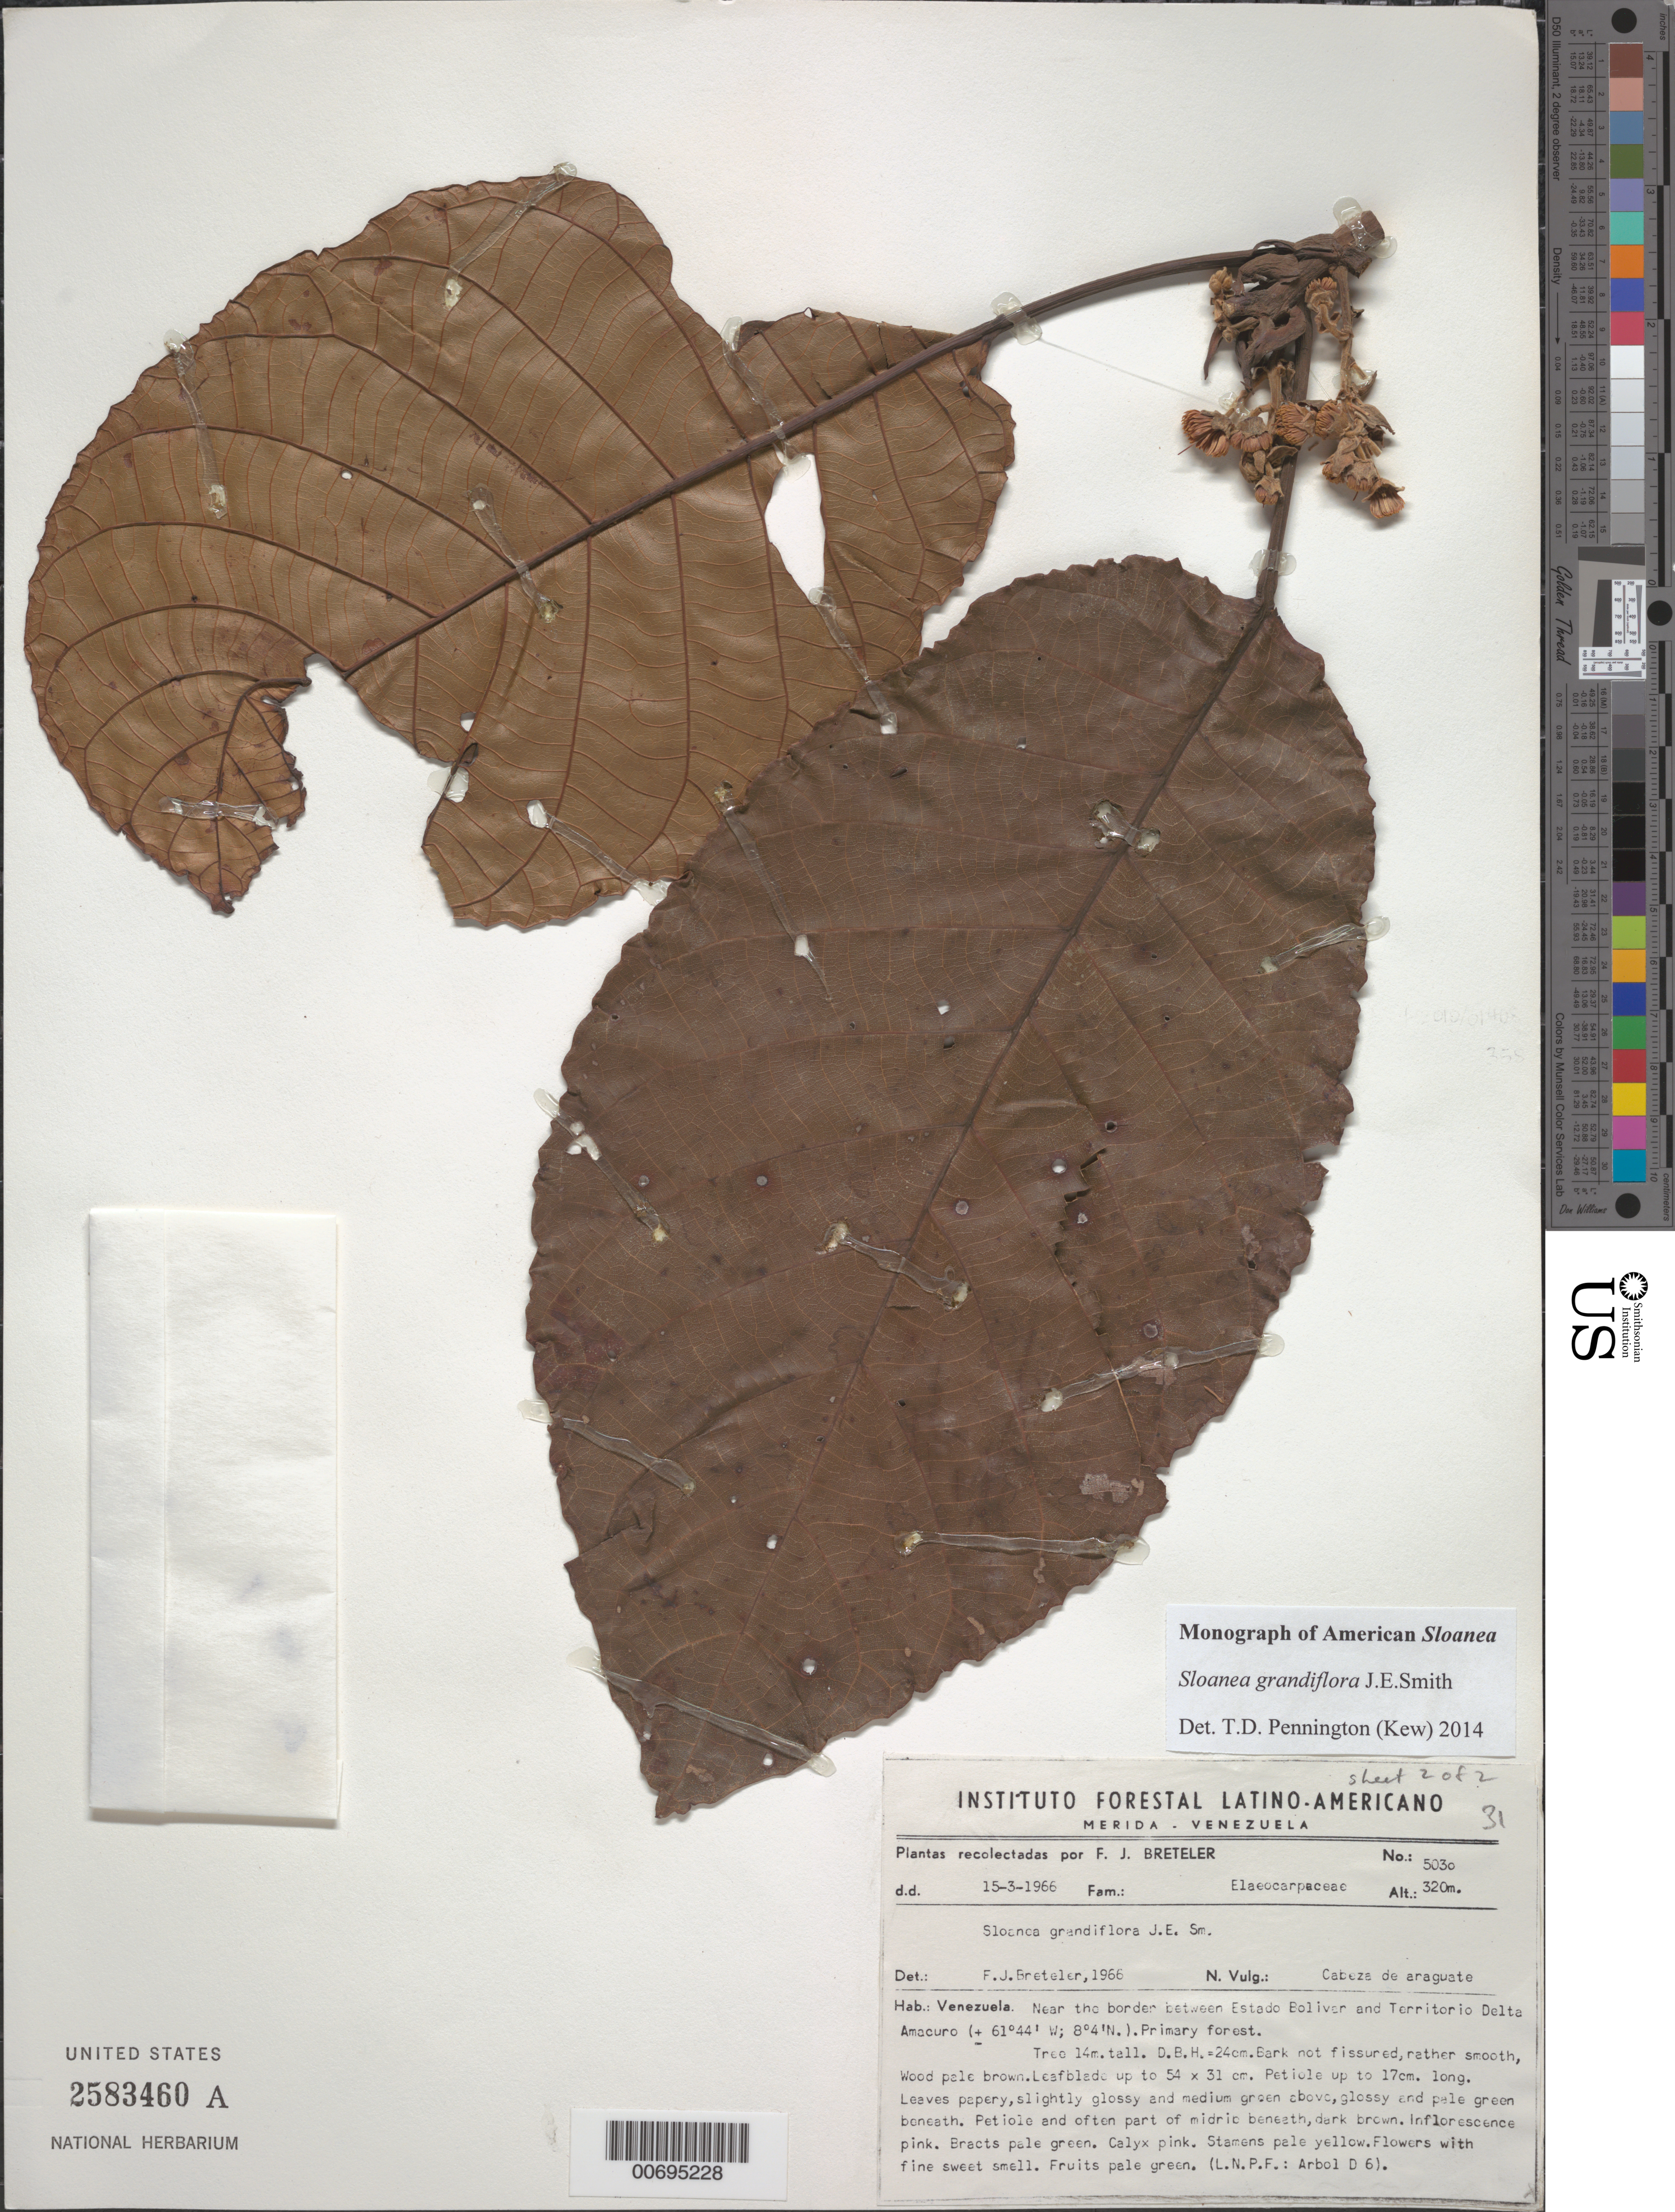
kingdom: Plantae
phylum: Tracheophyta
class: Magnoliopsida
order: Oxalidales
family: Elaeocarpaceae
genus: Sloanea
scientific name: Sloanea grandiflora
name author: Sm.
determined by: Pennington, T. D., (K)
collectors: F. J. Breteler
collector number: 5030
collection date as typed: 15-Mar-66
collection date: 1966-03-15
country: Venezuela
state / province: Bolívar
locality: Río Grande o Toro, near border between Estado Bolívar and Territorío Delta Amacuro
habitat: Primary forest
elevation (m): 320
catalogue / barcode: US 2583460A